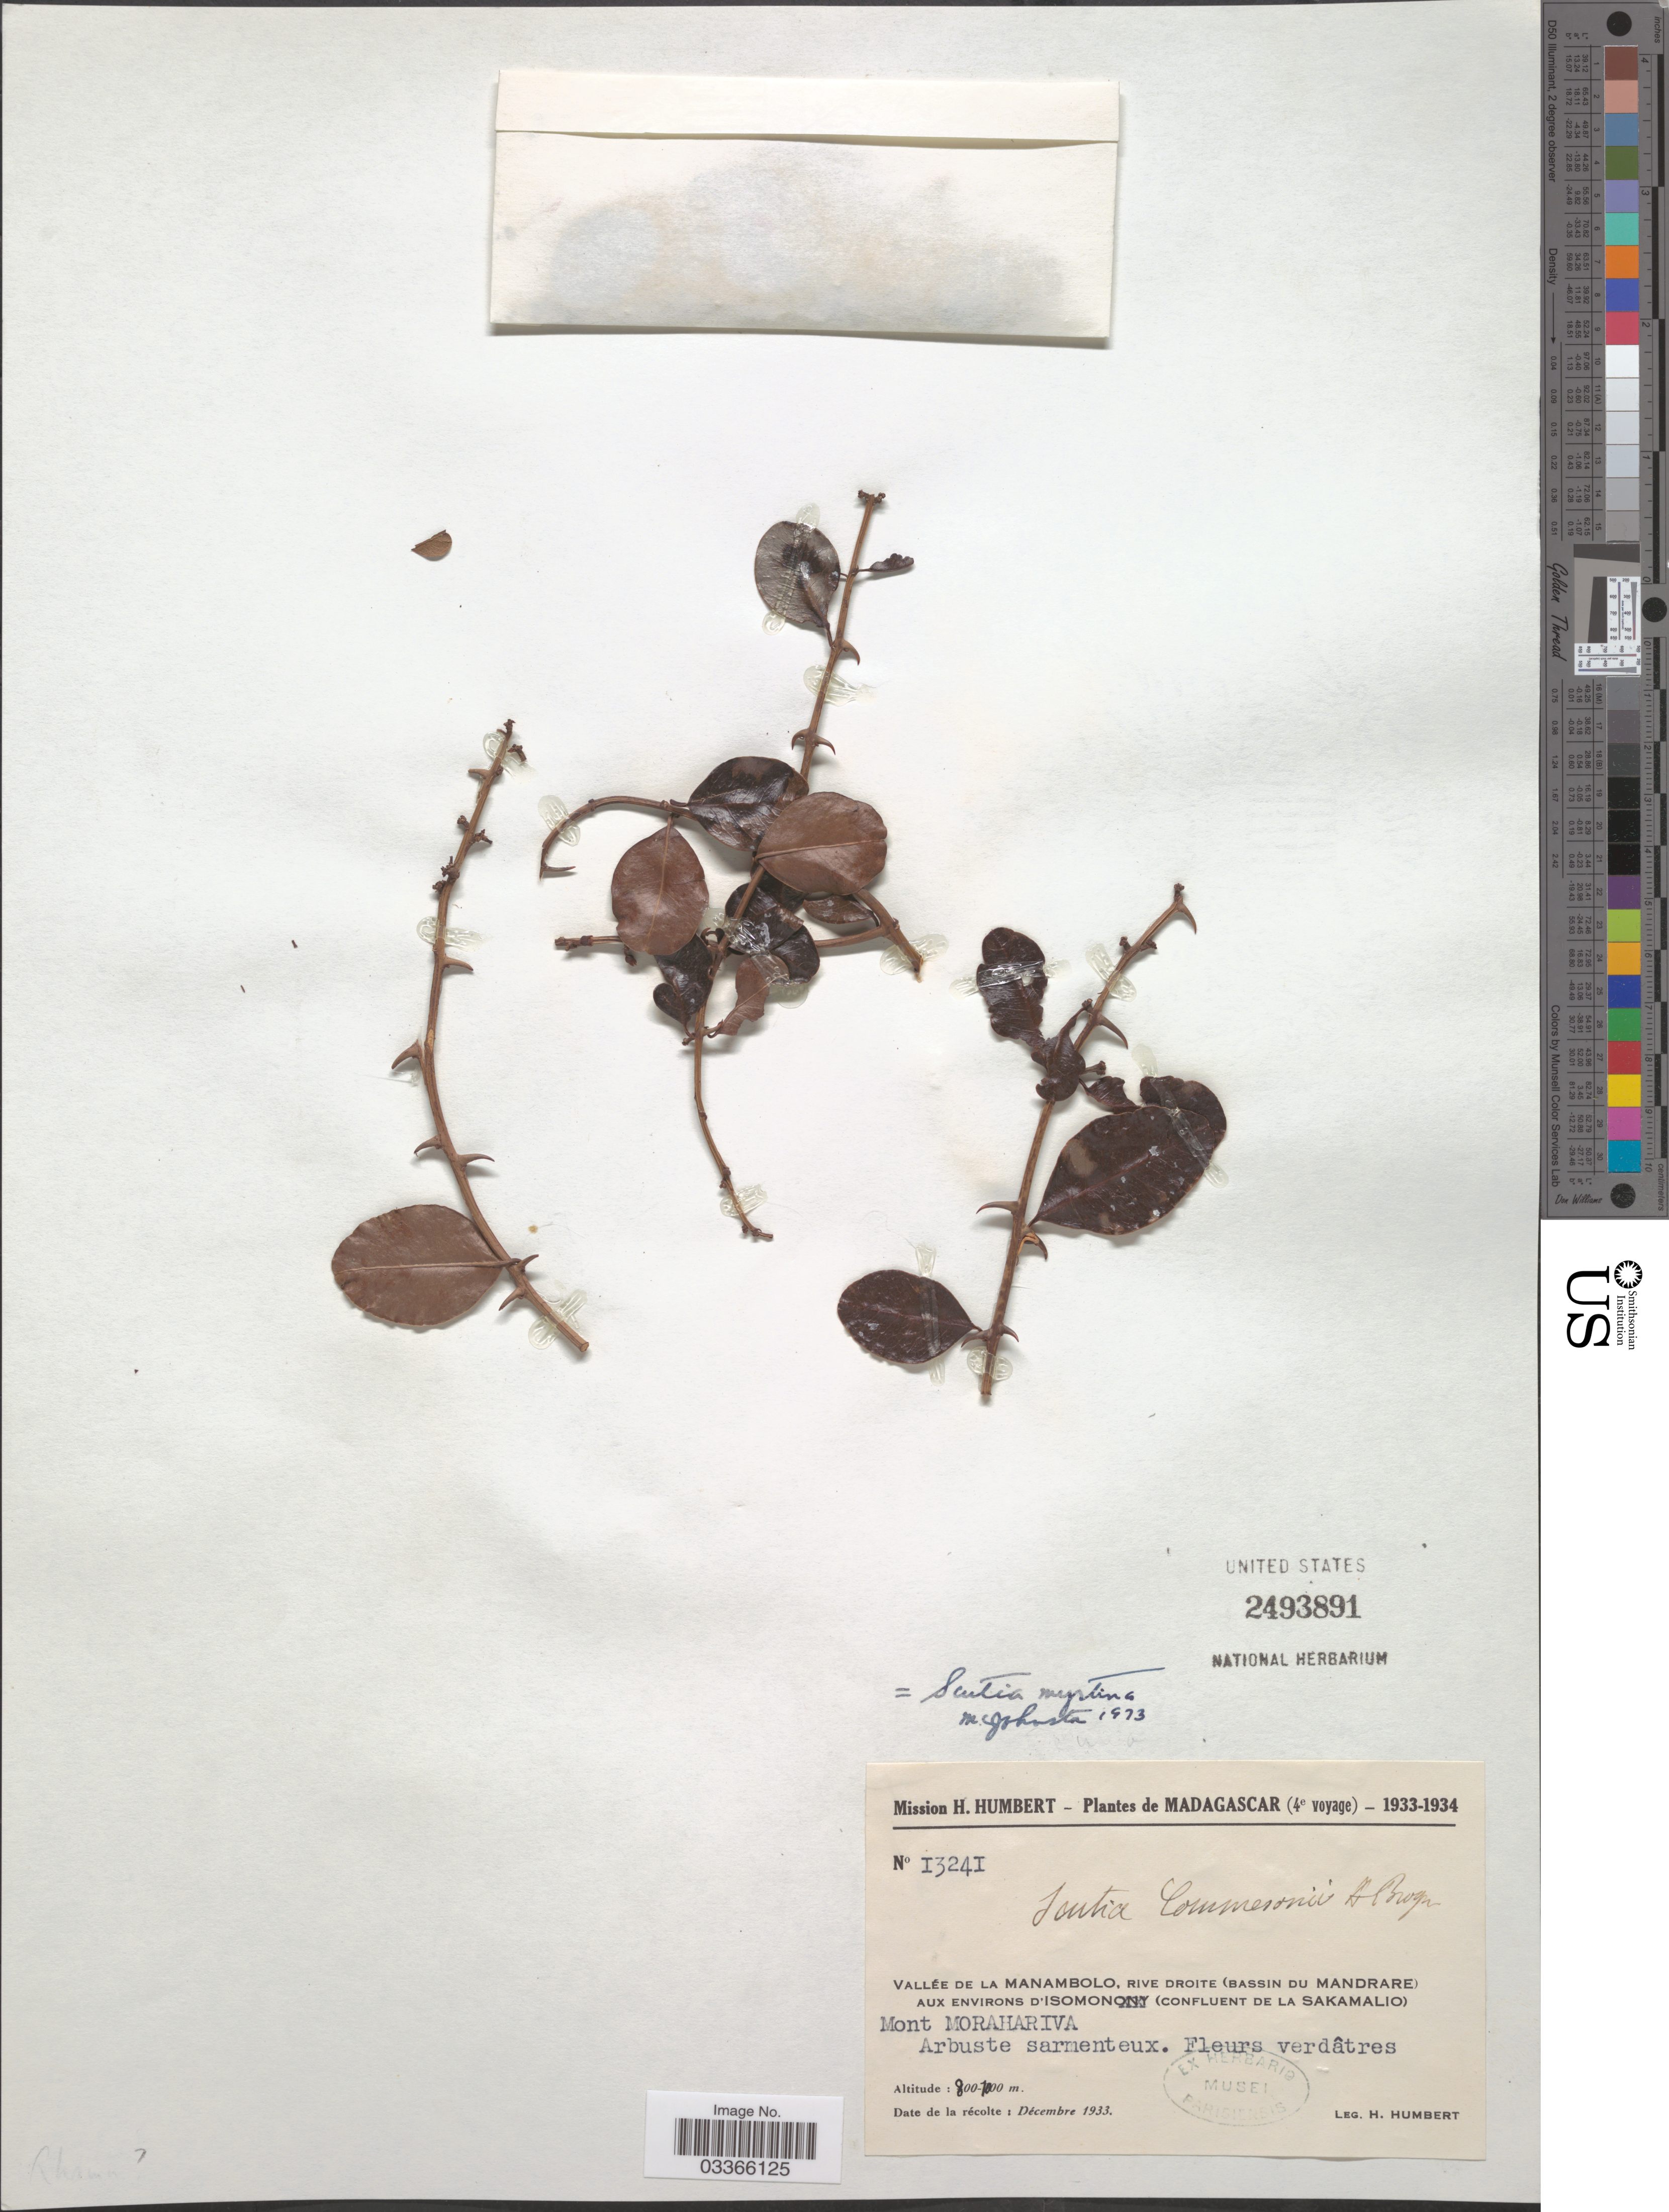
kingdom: Plantae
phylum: Tracheophyta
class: Magnoliopsida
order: Rosales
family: Rhamnaceae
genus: Scutia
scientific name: Scutia myrtina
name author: (Burm. f.) Kurz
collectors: H. Humbert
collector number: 13241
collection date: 1933-12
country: Madagascar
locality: Vallée de la Manambolo, rive droite (bassin du Mandrare) aux environs d'Isomono (confluent de la Sakamalio), Mont Morahariva.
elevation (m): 800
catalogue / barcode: US 2493891